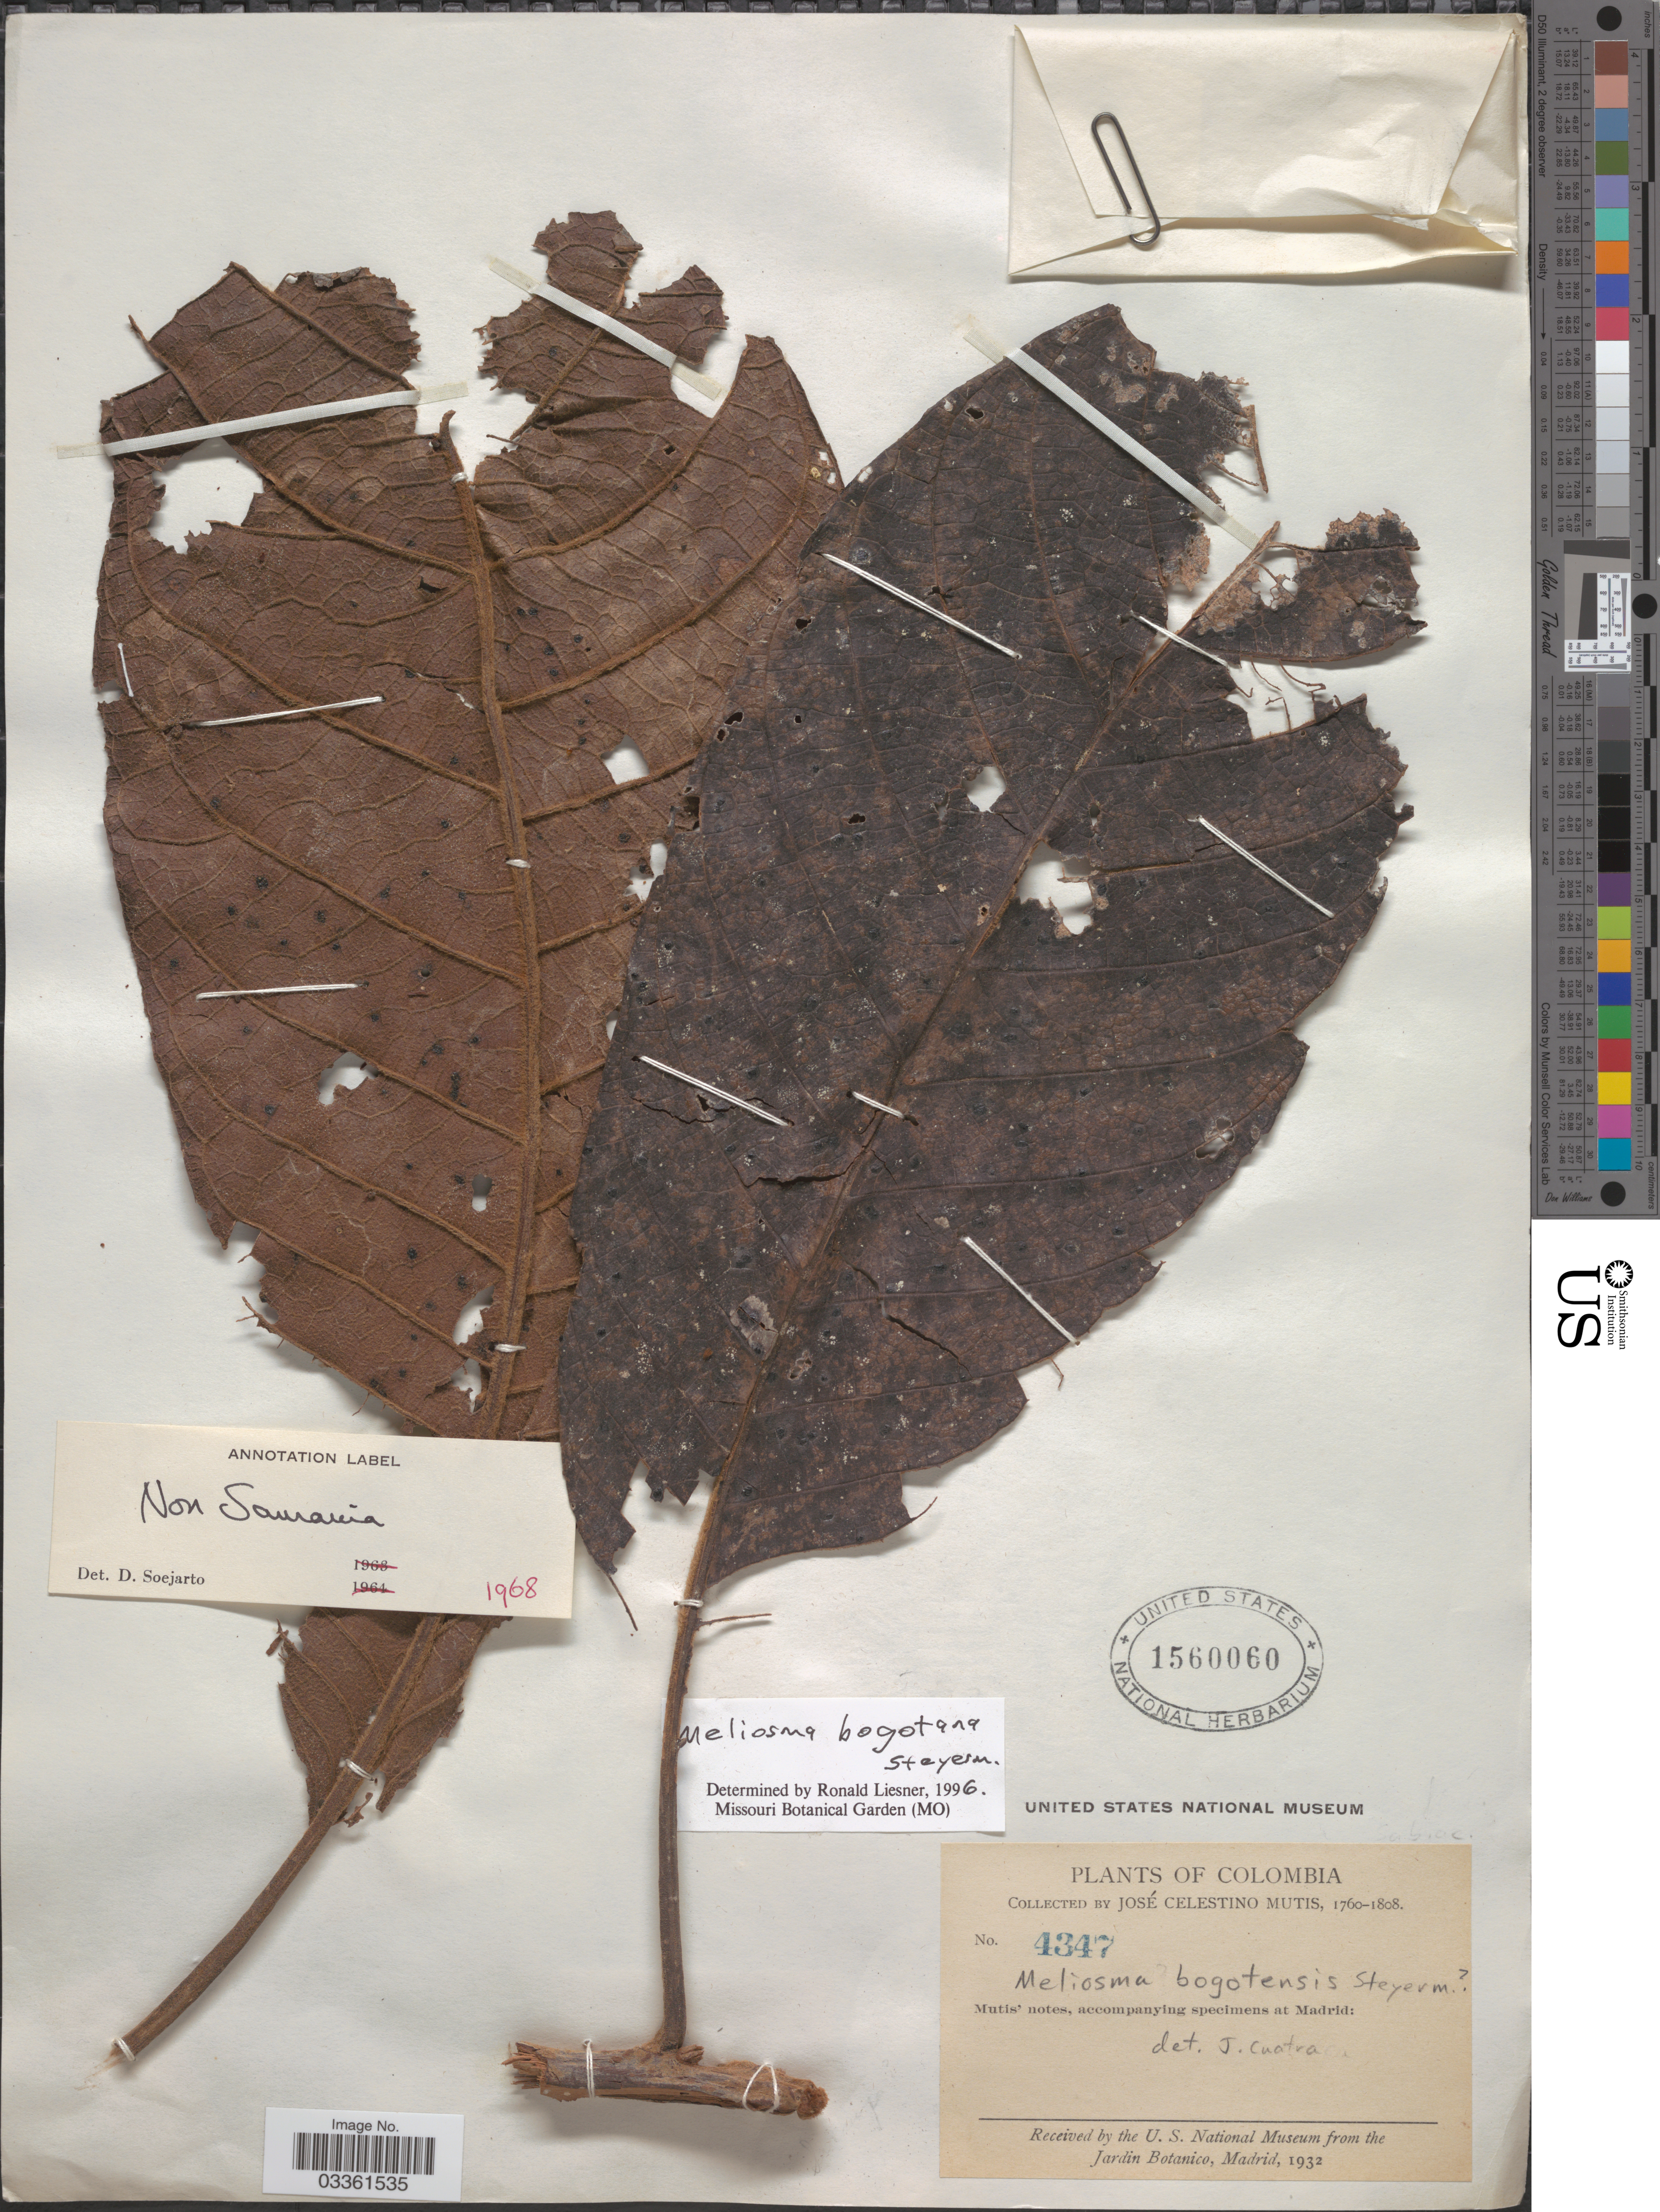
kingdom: Plantae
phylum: Tracheophyta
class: Magnoliopsida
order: Proteales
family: Sabiaceae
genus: Meliosma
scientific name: Meliosma bogotana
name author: Steyerm.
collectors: J. C. B. Mutis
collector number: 4347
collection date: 1760/1808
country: Colombia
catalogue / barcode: US 1560060